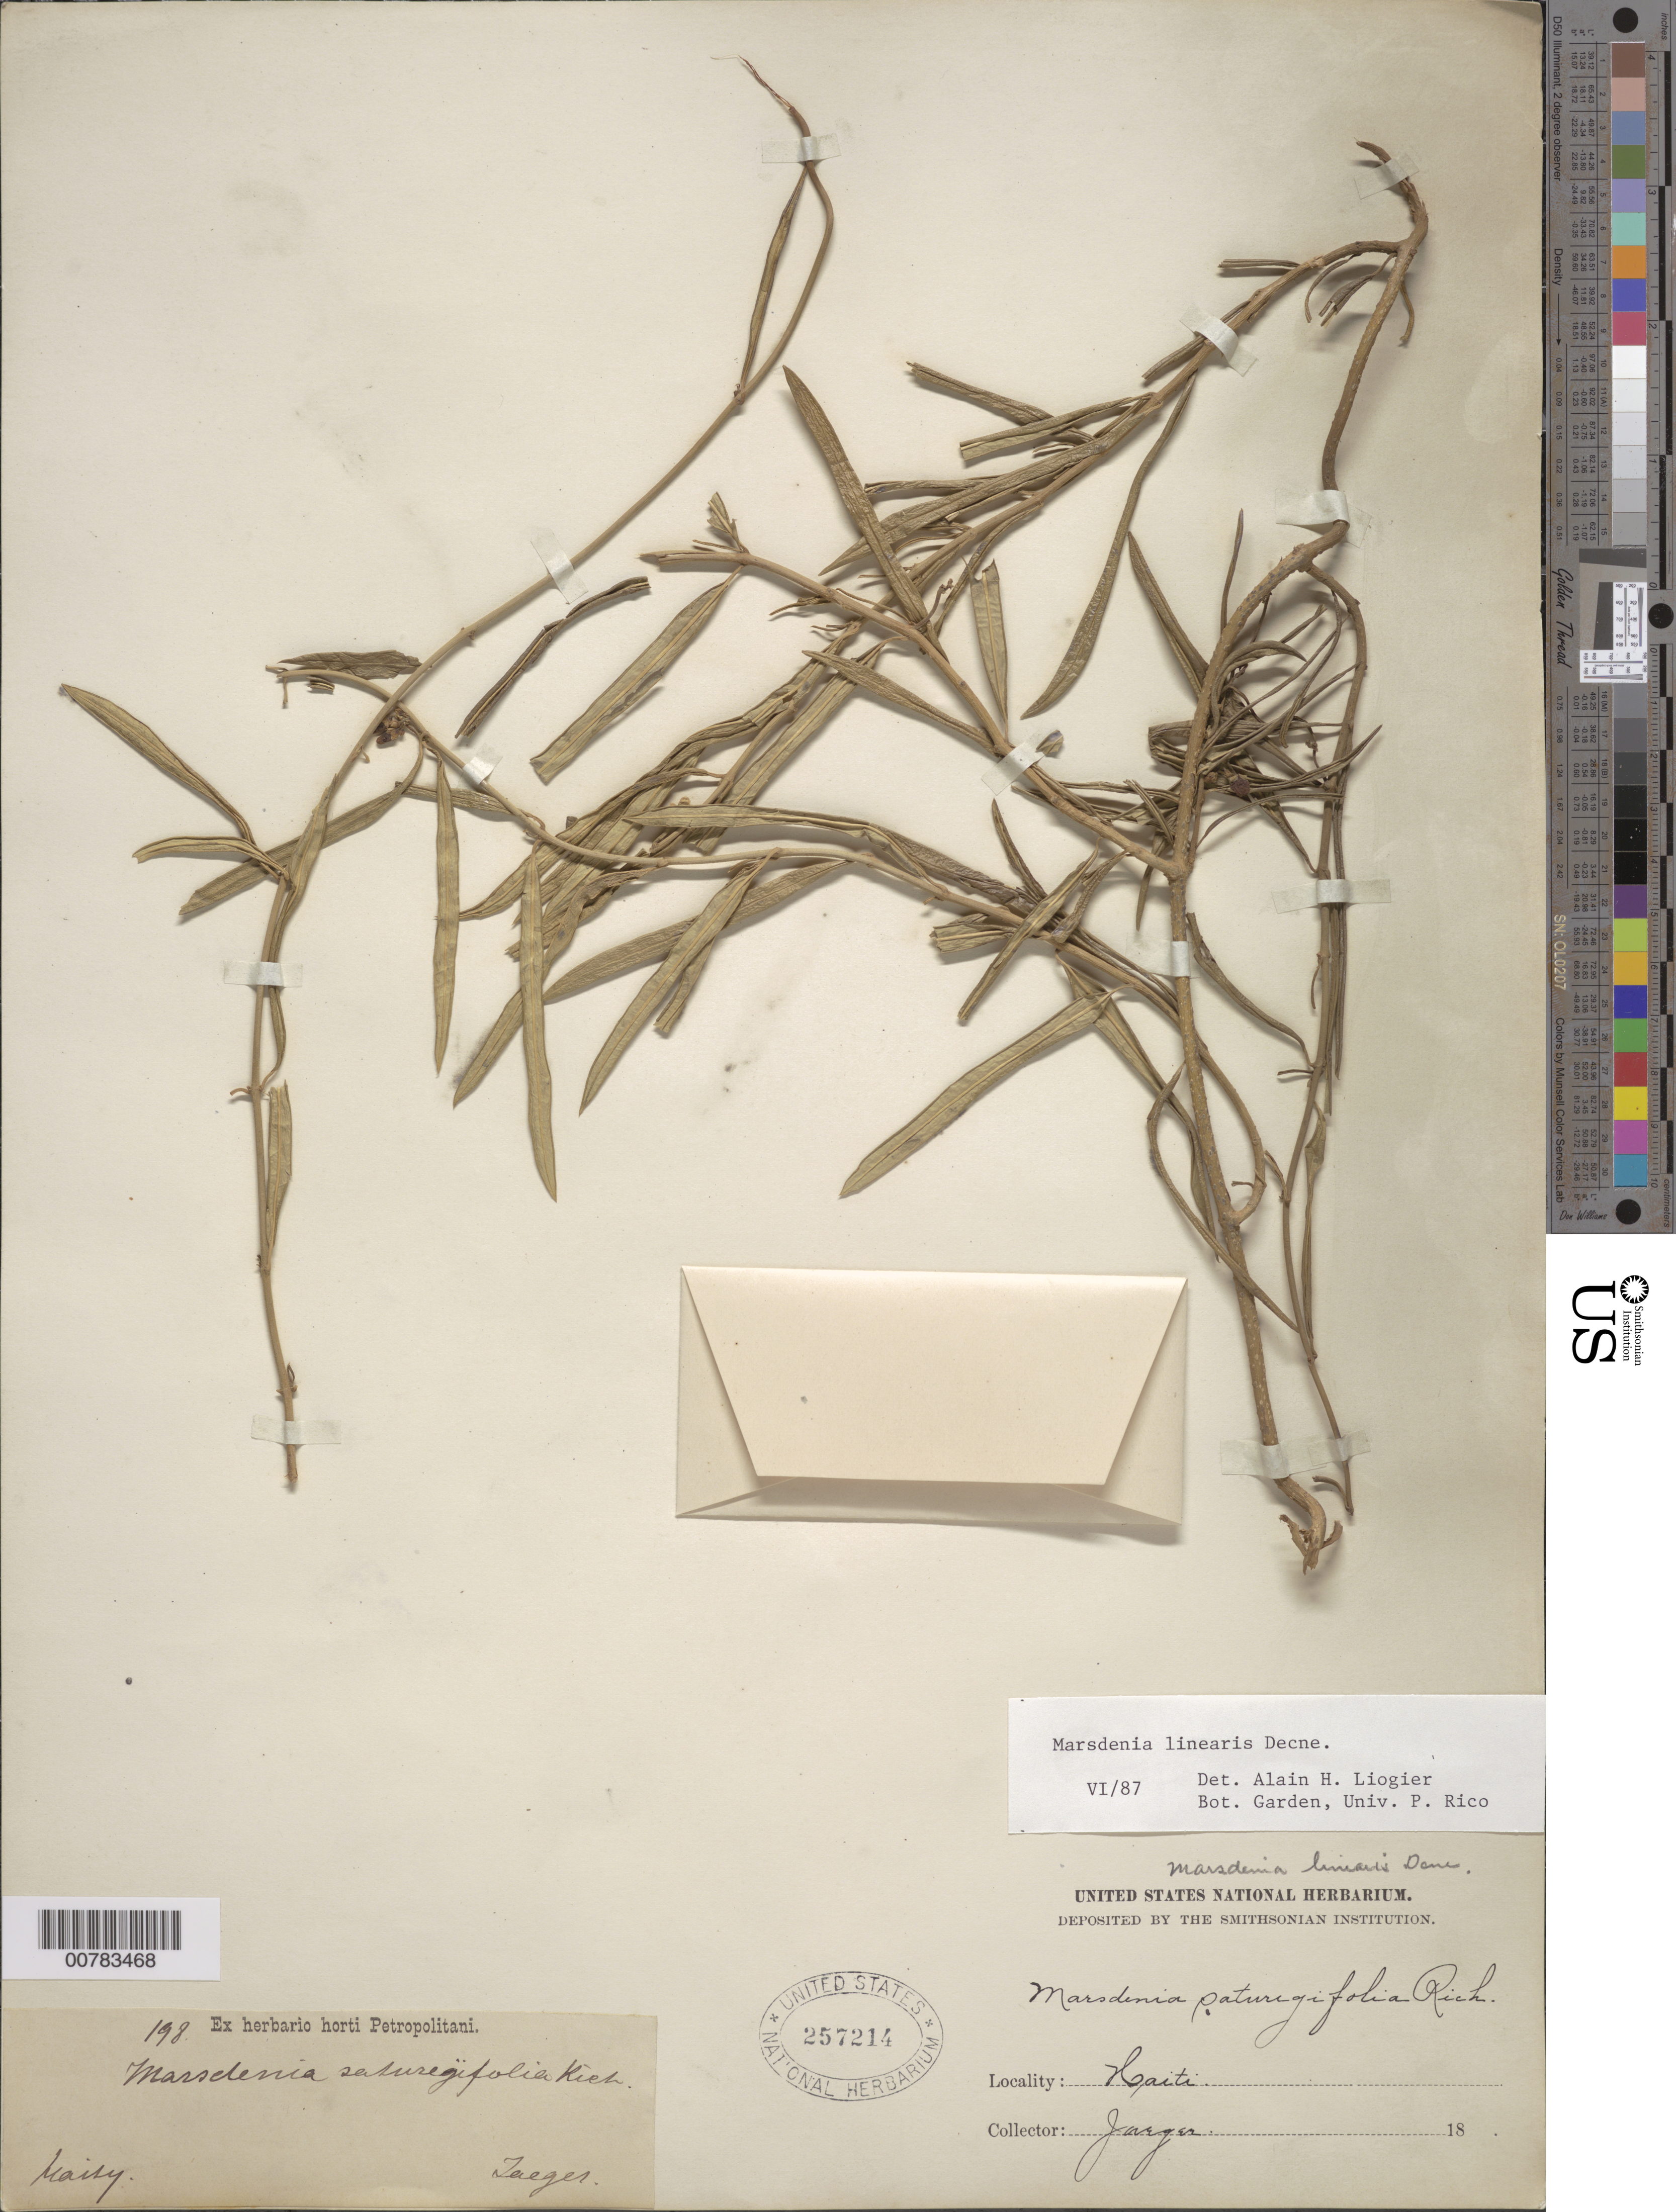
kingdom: Plantae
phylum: Tracheophyta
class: Magnoliopsida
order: Gentianales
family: Apocynaceae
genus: Marsdenia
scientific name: Marsdenia linearis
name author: Decne.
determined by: Liogier, Alain H.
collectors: -. Jaeger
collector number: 198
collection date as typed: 18--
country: Haiti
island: Hispaniola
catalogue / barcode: US 257214